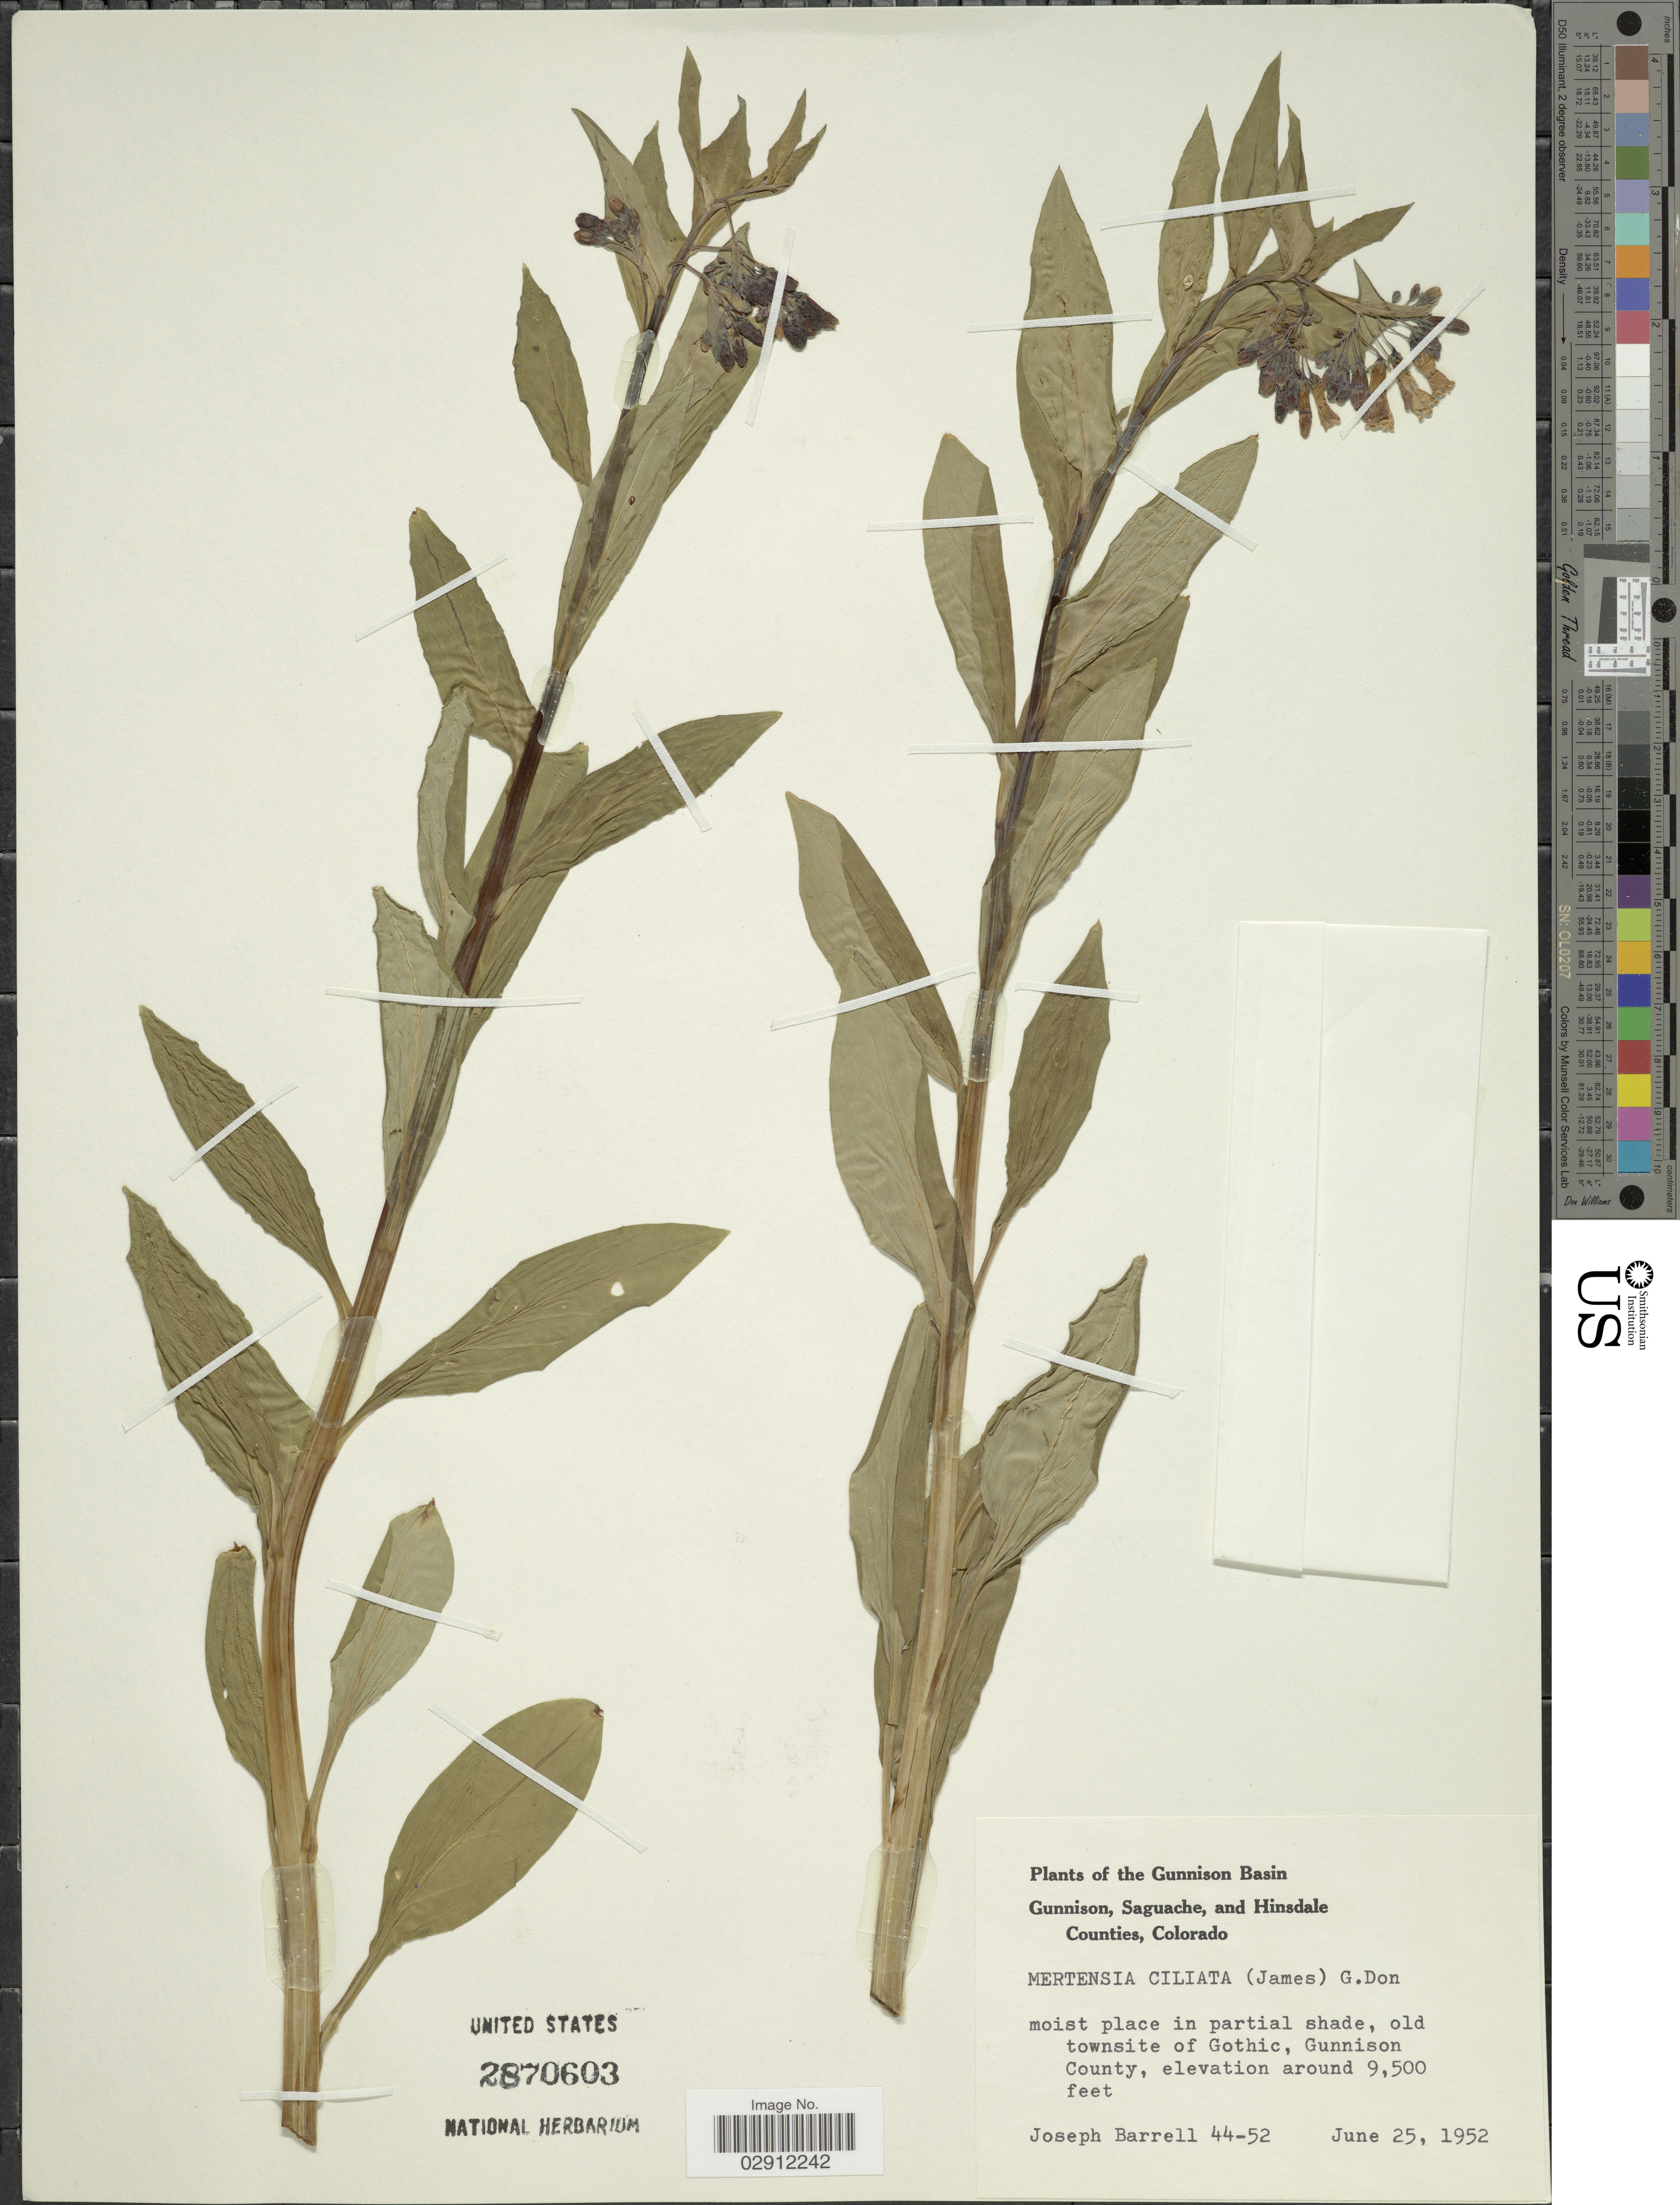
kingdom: Plantae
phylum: Tracheophyta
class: Magnoliopsida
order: Boraginales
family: Boraginaceae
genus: Mertensia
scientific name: Mertensia ciliata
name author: (James) G. Don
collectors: J. Barrell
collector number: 44-52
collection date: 1952-06-25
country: United States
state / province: Colorado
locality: Gunnison Basin. Old townsite of Gothic, Gunnison County.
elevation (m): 2896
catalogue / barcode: US 2870603